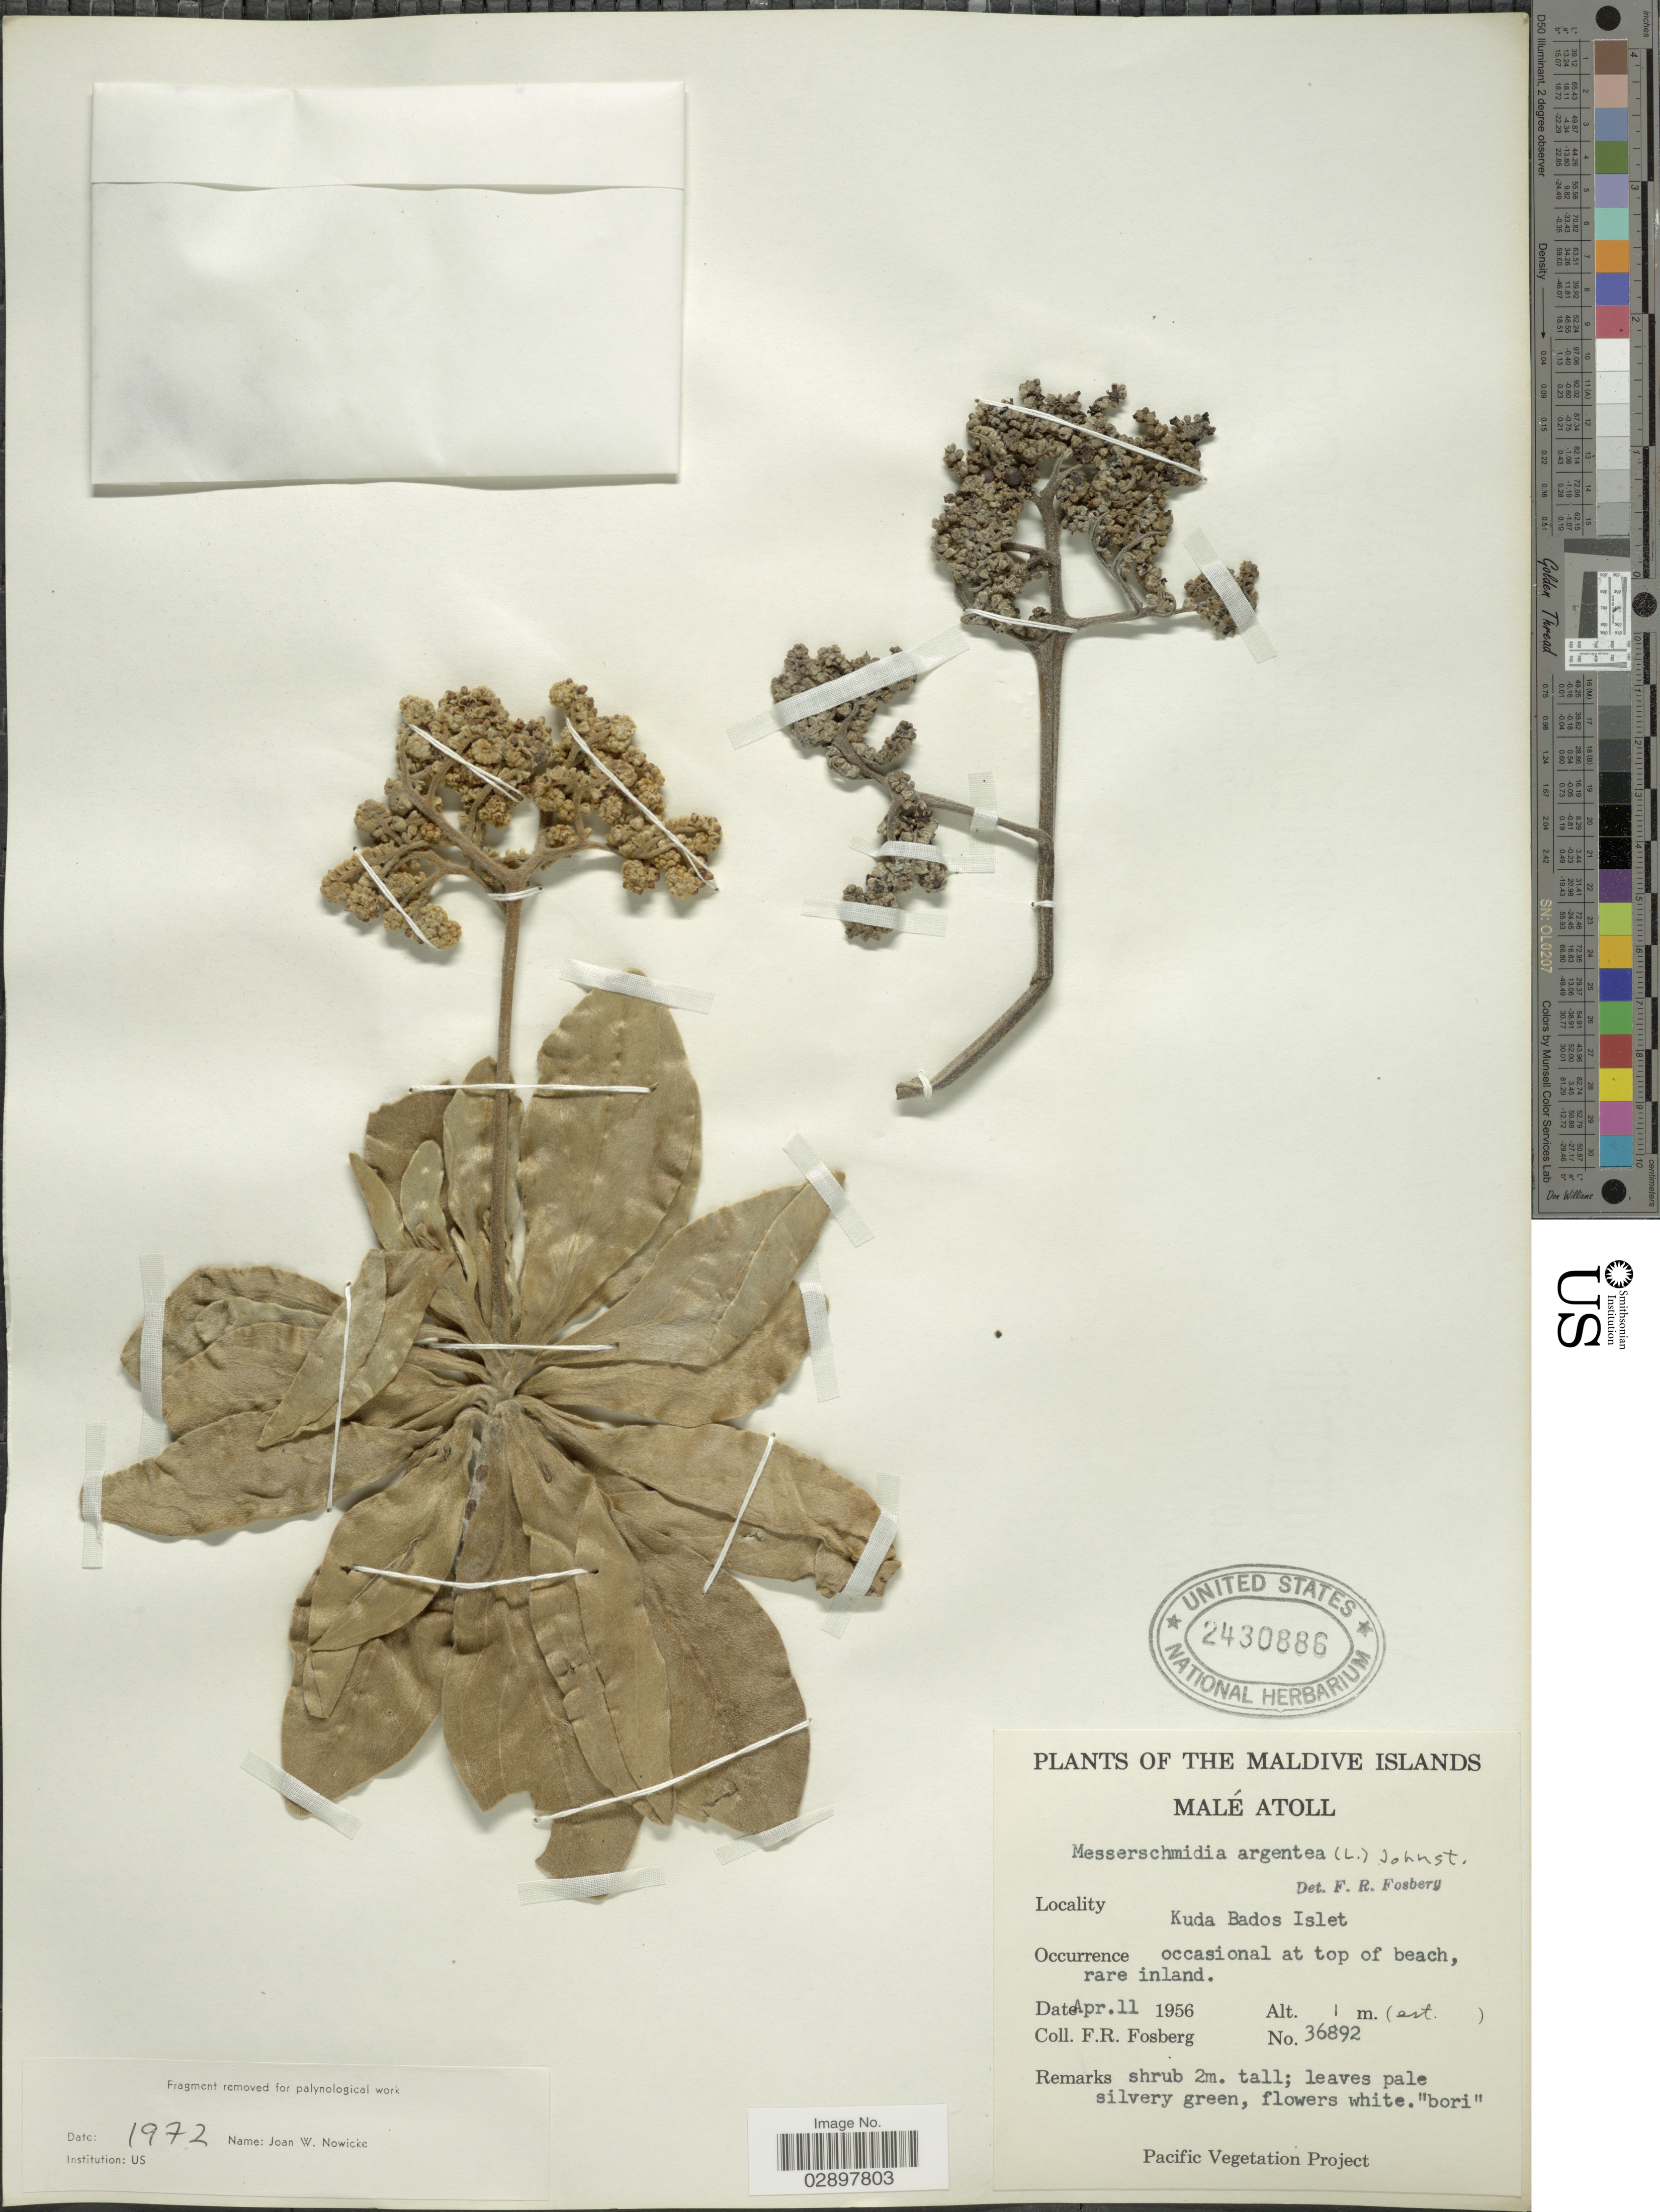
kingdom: Plantae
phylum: Tracheophyta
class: Magnoliopsida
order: Boraginales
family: Heliotropiaceae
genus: Tournefortia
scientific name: Tournefortia messerschmidia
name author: Sweet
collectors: F. R. Fosberg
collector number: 36892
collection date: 1956-04-11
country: Maldive Islands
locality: Malé Atoll. Kuda Bados Islet.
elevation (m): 1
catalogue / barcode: US 2430886